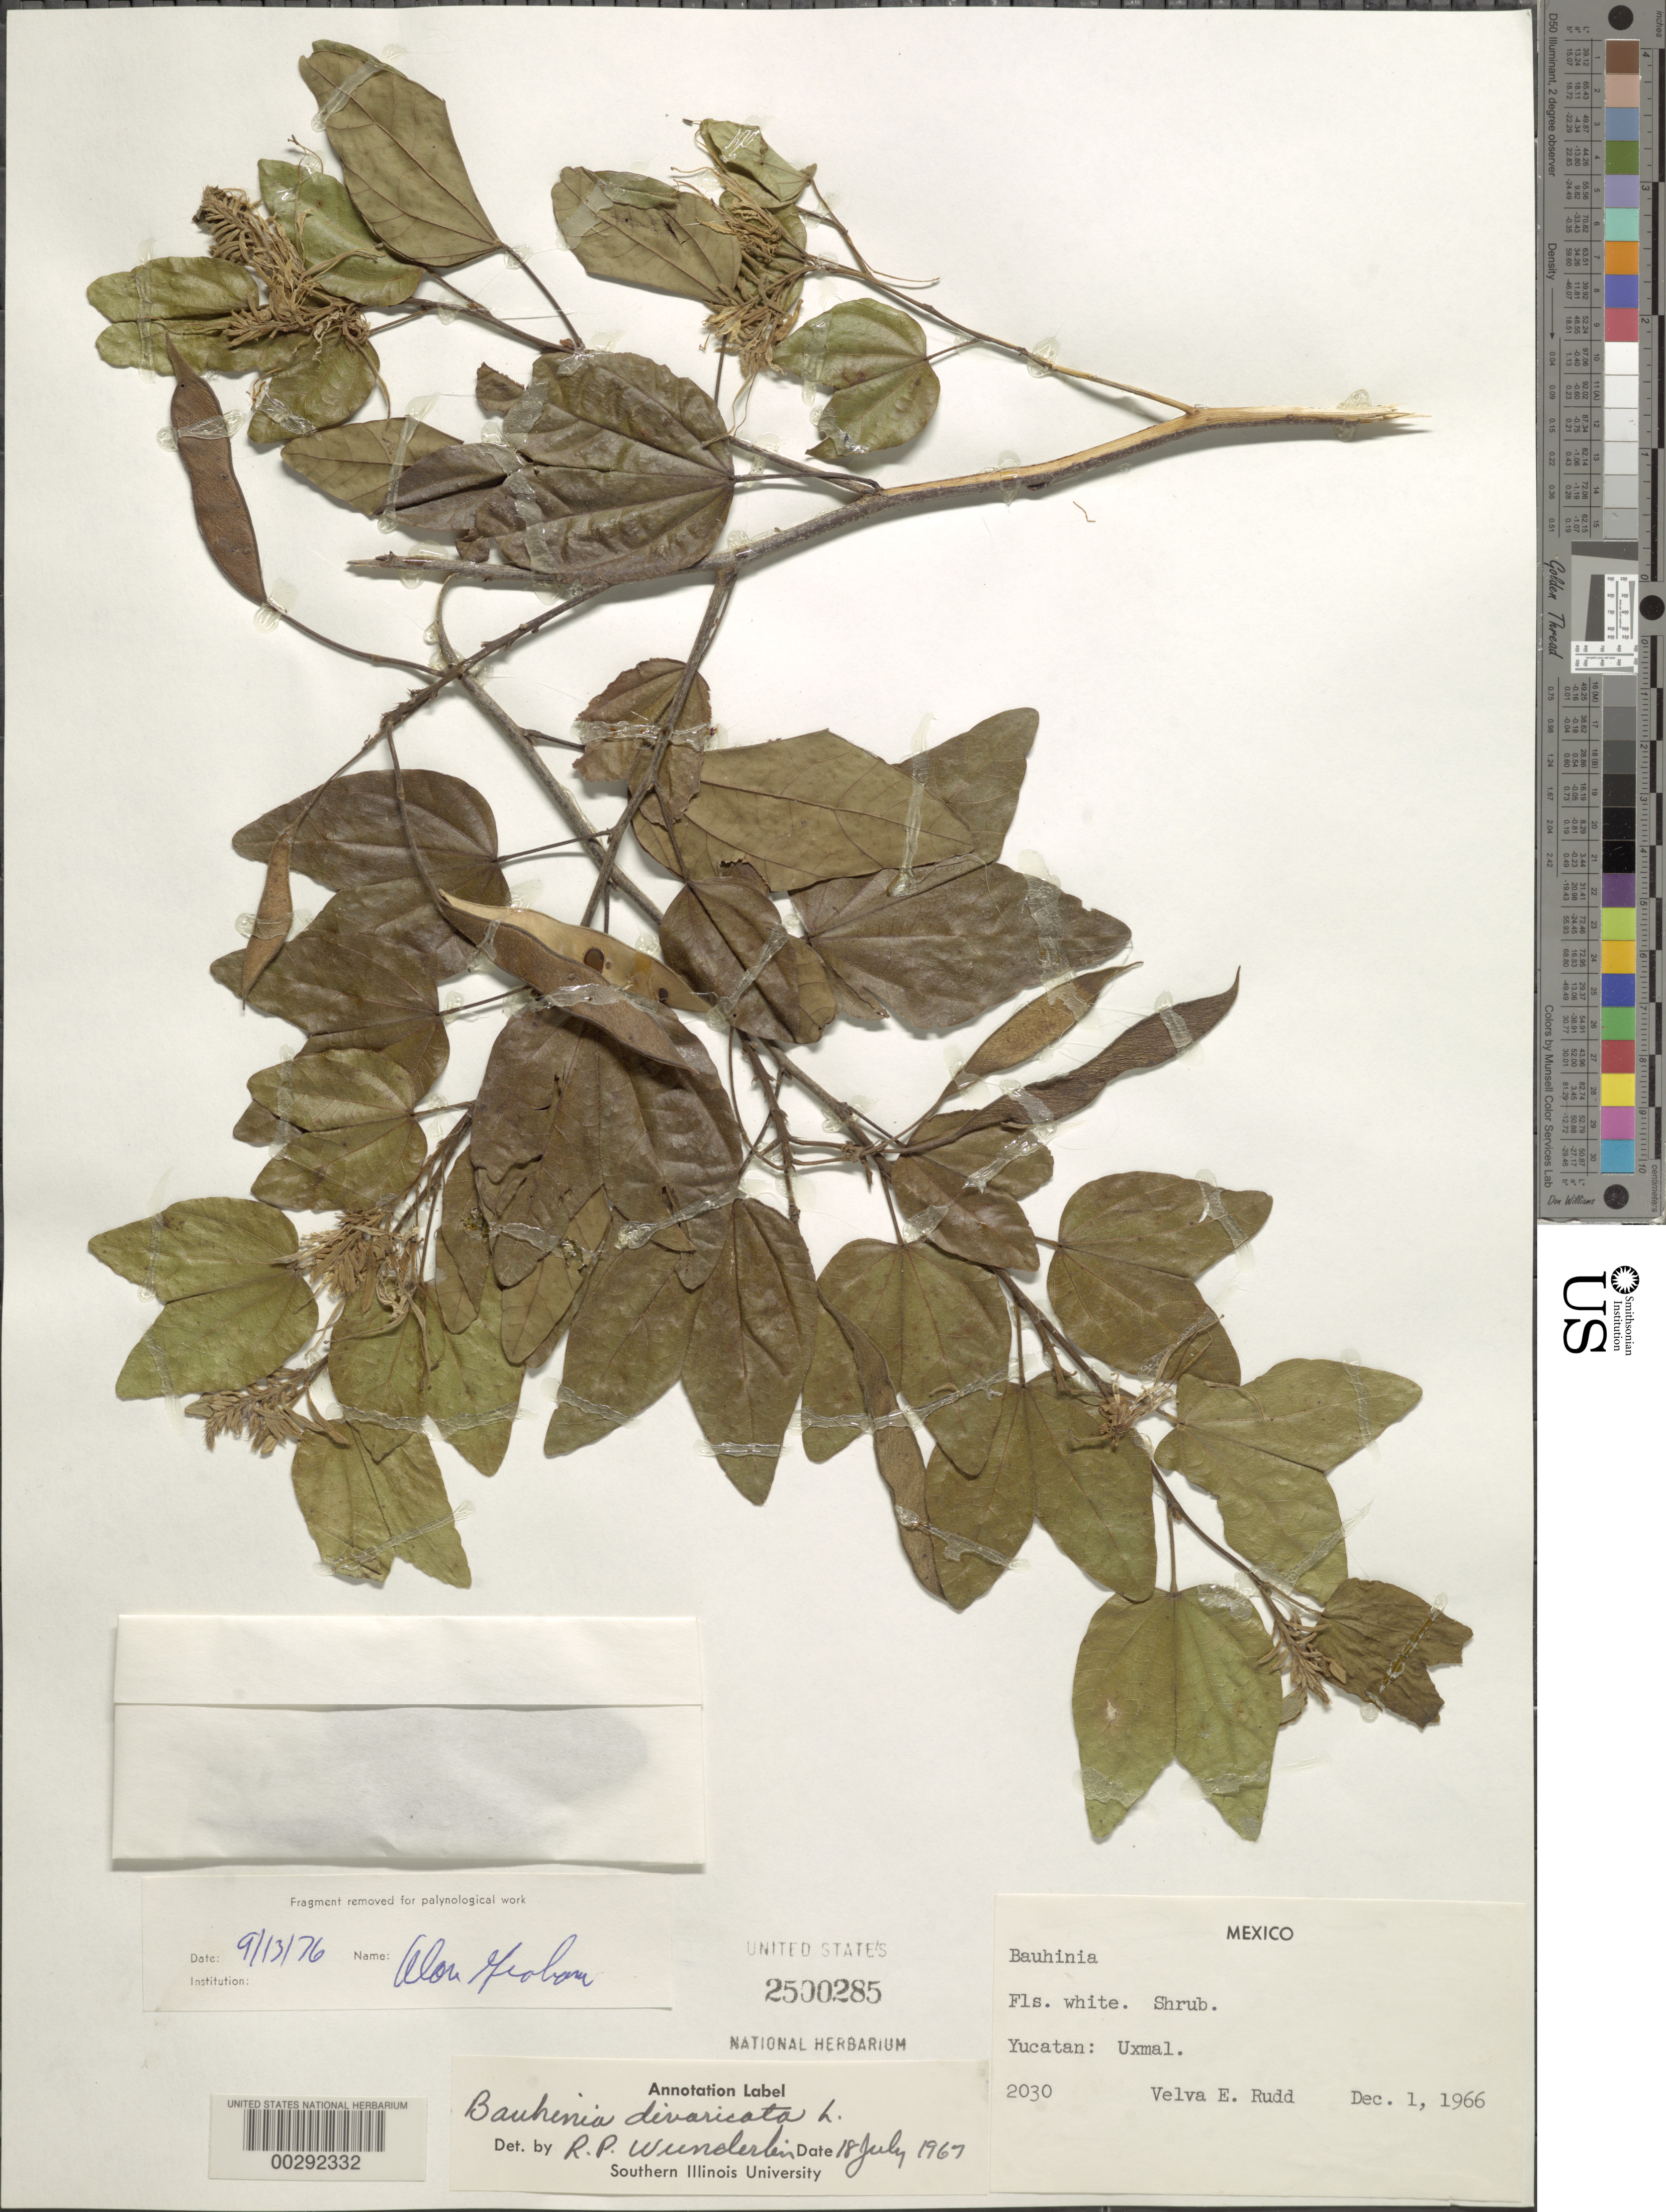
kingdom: Plantae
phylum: Tracheophyta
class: Magnoliopsida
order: Fabales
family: Fabaceae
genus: Bauhinia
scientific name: Bauhinia divaricata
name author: L.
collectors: V. E. Rudd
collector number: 2030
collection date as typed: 01 Dec 1966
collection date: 1966-12-01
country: Mexico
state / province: Yucatán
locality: Uxmal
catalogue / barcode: US 2500285